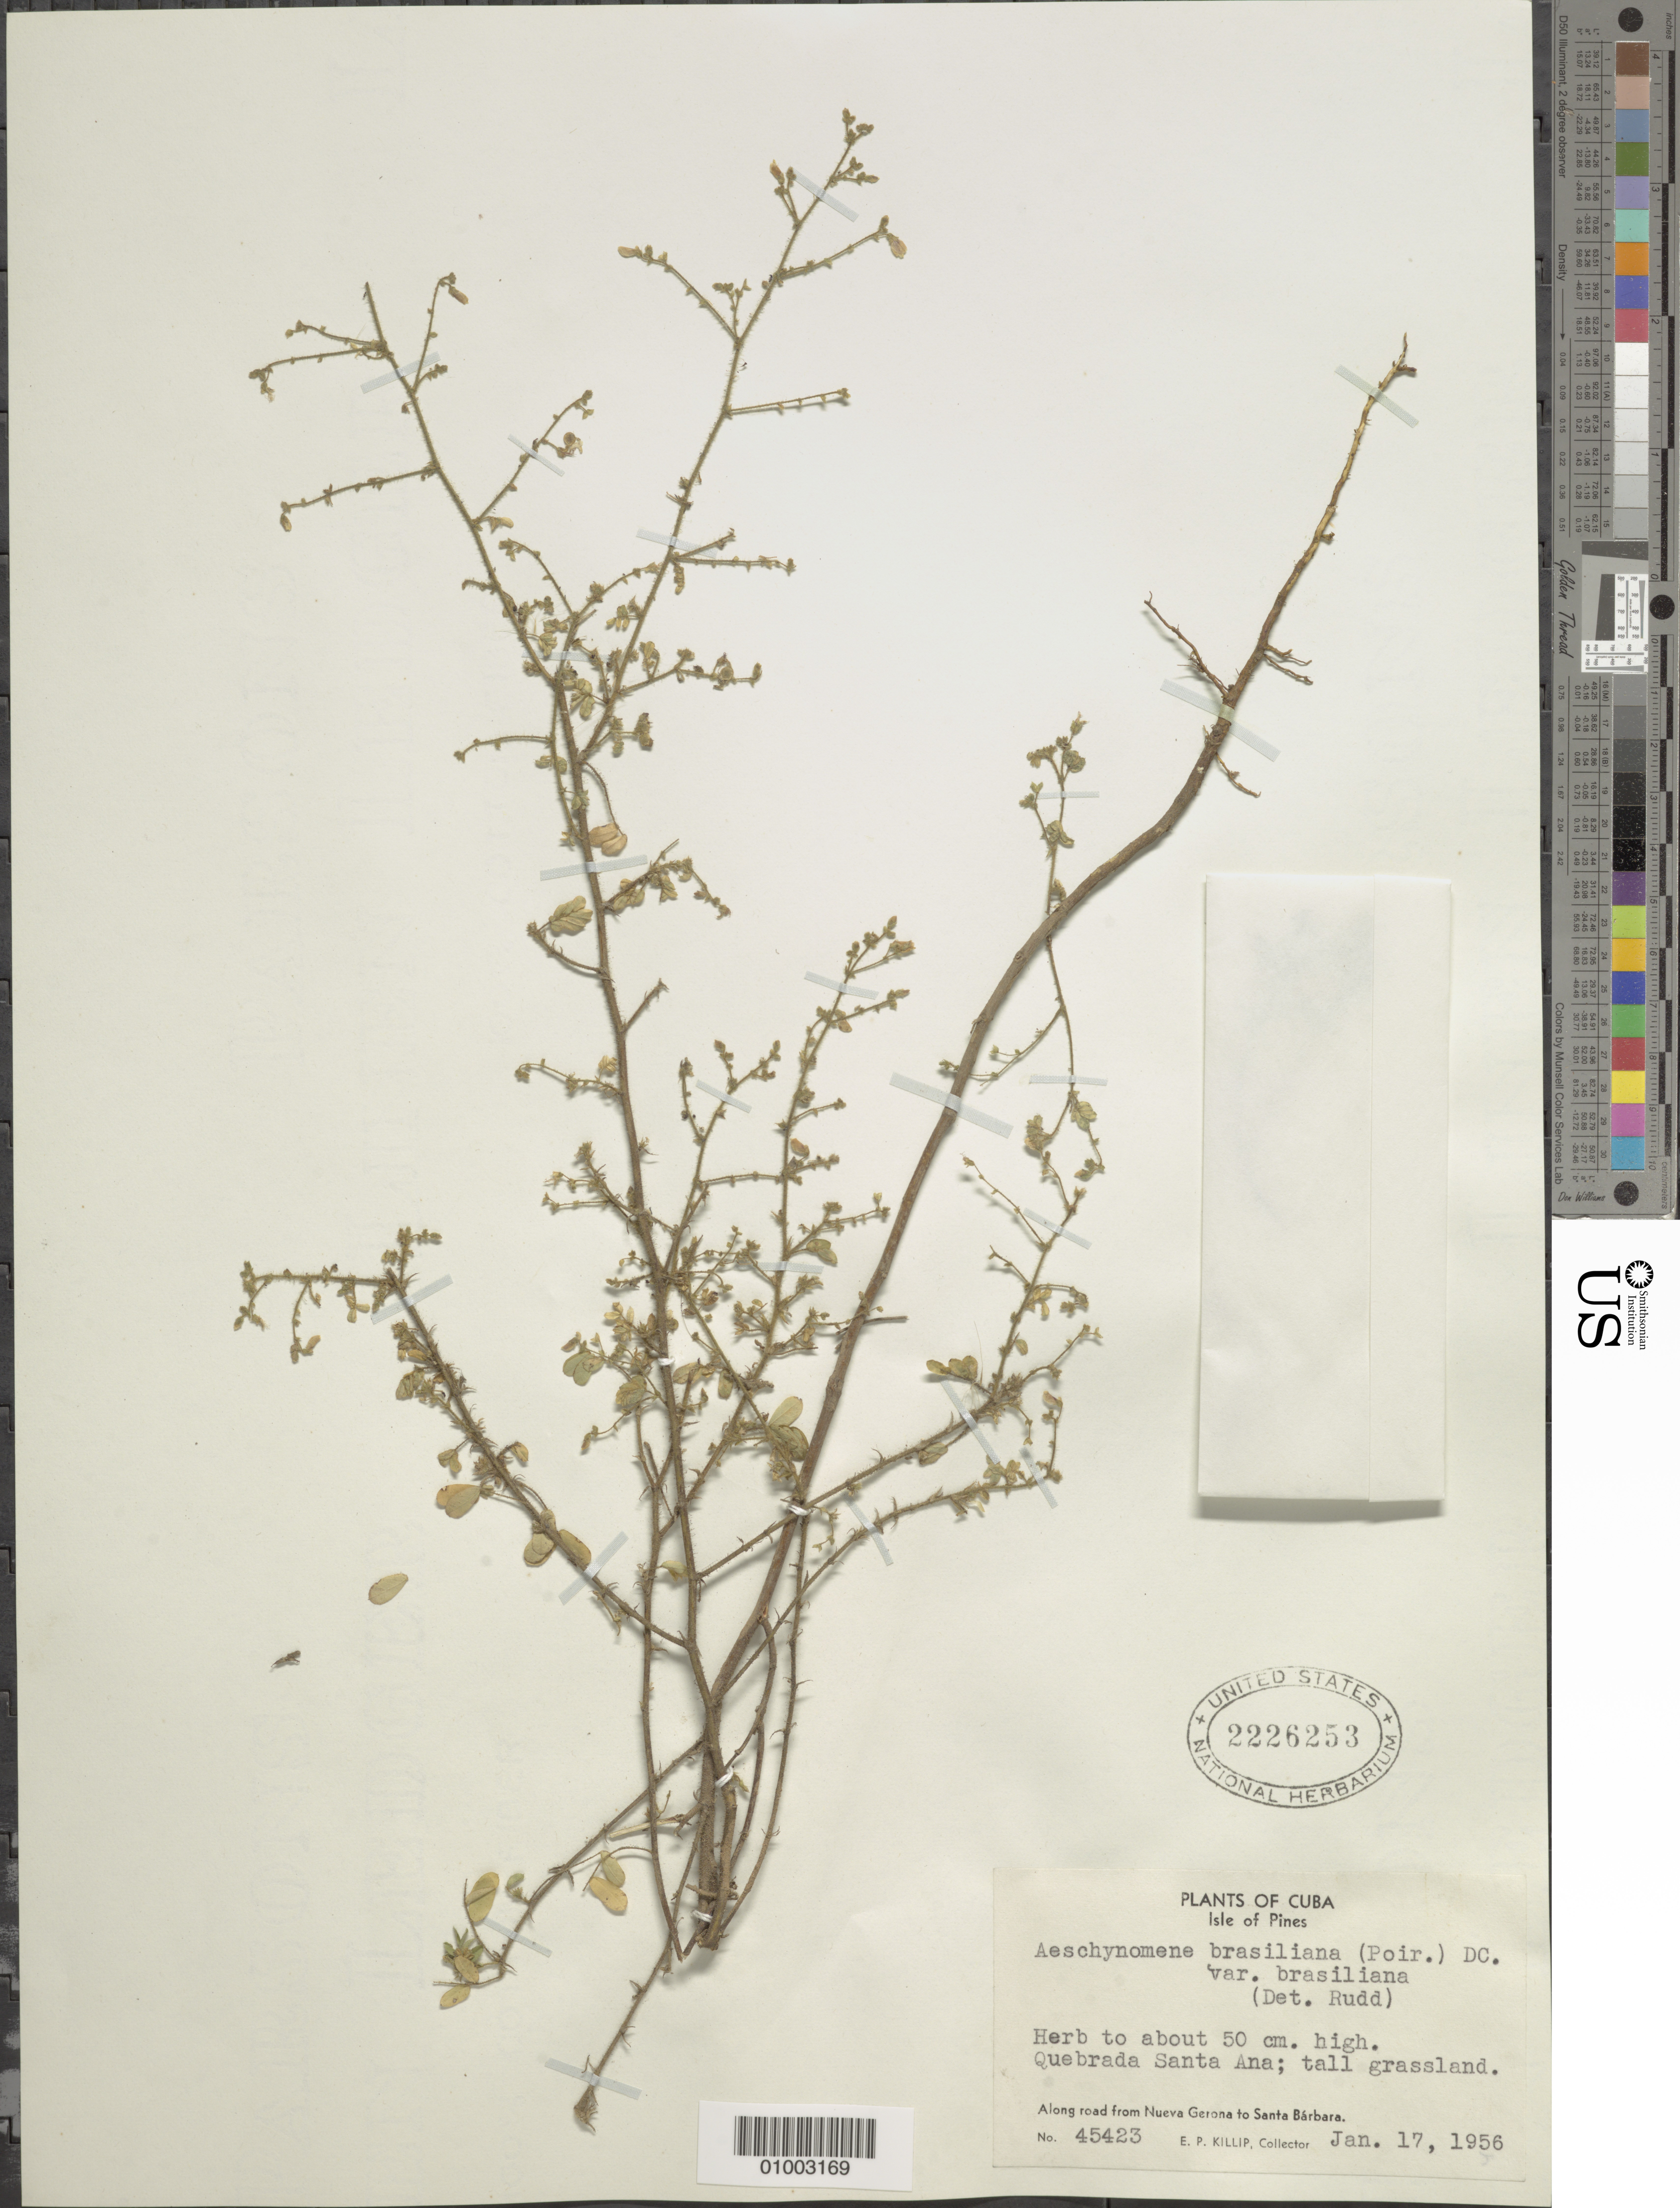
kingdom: Plantae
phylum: Tracheophyta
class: Magnoliopsida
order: Fabales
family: Fabaceae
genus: Aeschynomene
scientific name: Aeschynomene brasiliana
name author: (Poir.) DC.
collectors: E. P. Killip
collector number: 45423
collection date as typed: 17 Jan 1956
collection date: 1956-01-17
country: Cuba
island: Isla de la Juventud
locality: Tall grassland, Quebrada Santa Ana, Isle of Pines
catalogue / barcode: US 2226253